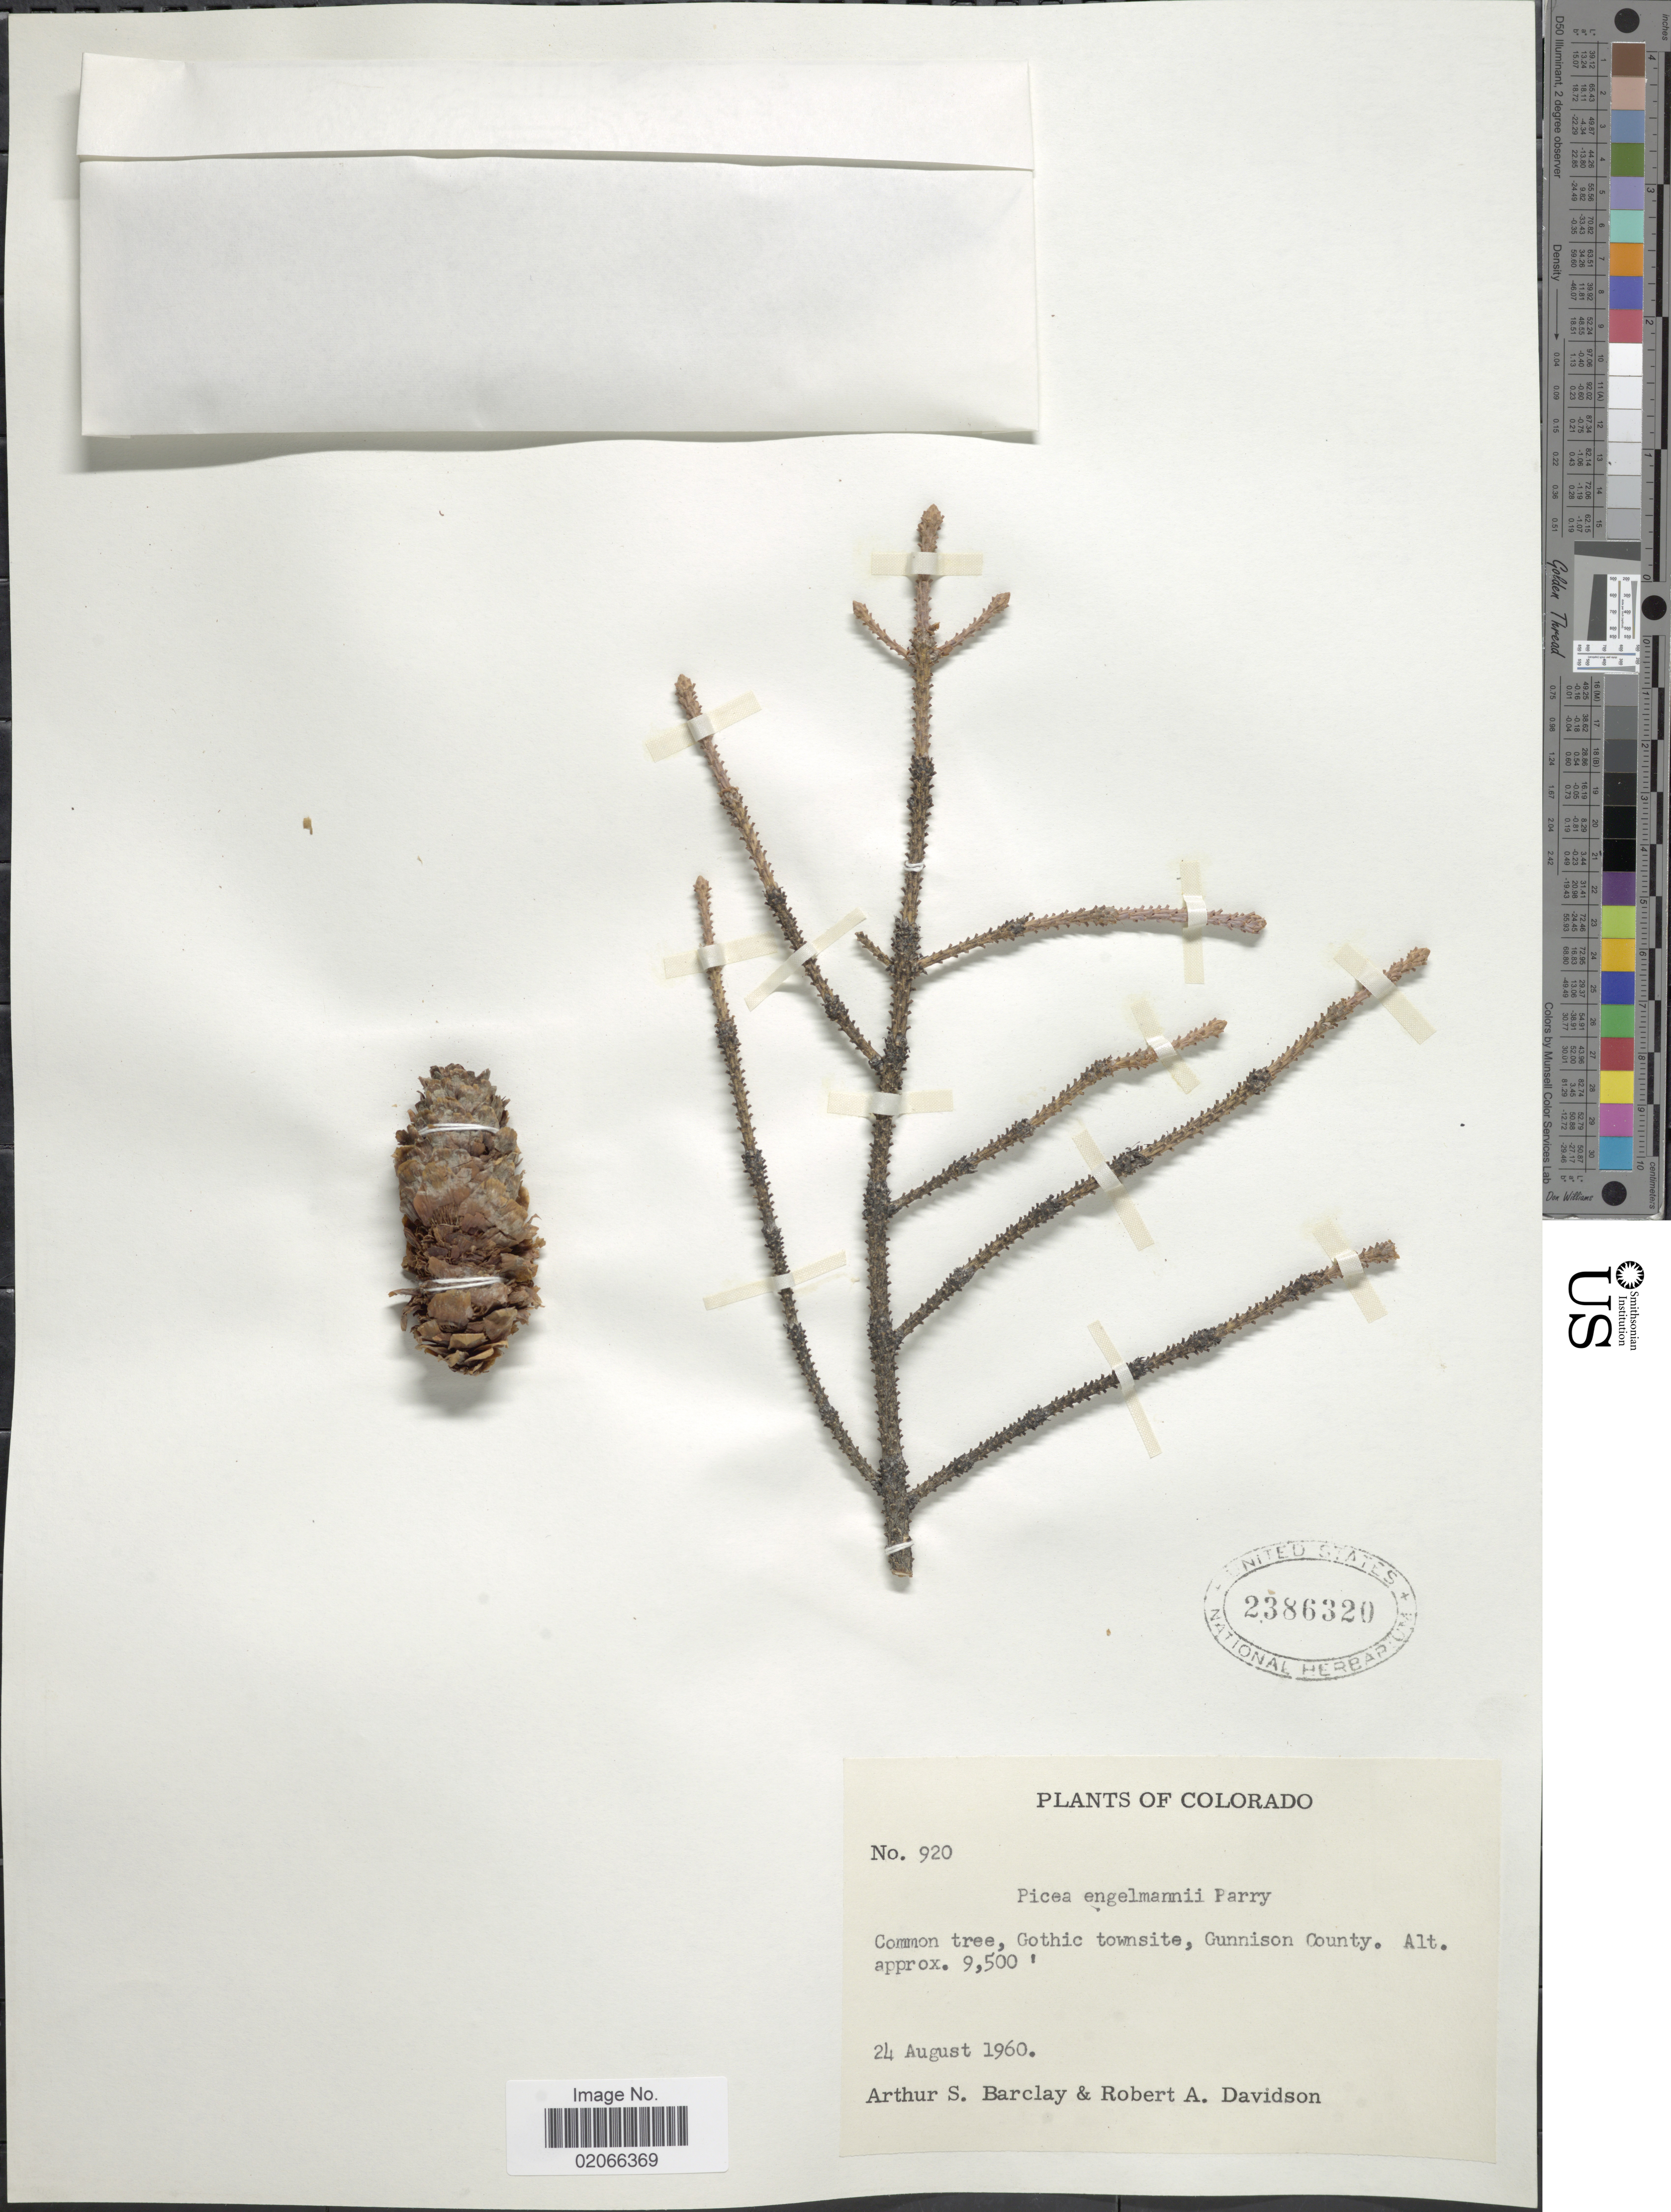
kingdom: Plantae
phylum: Tracheophyta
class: Pinopsida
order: Pinales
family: Pinaceae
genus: Picea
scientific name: Picea engelmannii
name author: Parry ex Engelm.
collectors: A. S. Barclay & R. A. Davidson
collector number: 920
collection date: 1960-08-24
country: United States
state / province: Colorado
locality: Gothic townsite, Gunnison County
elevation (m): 2896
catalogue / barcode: US 2386320